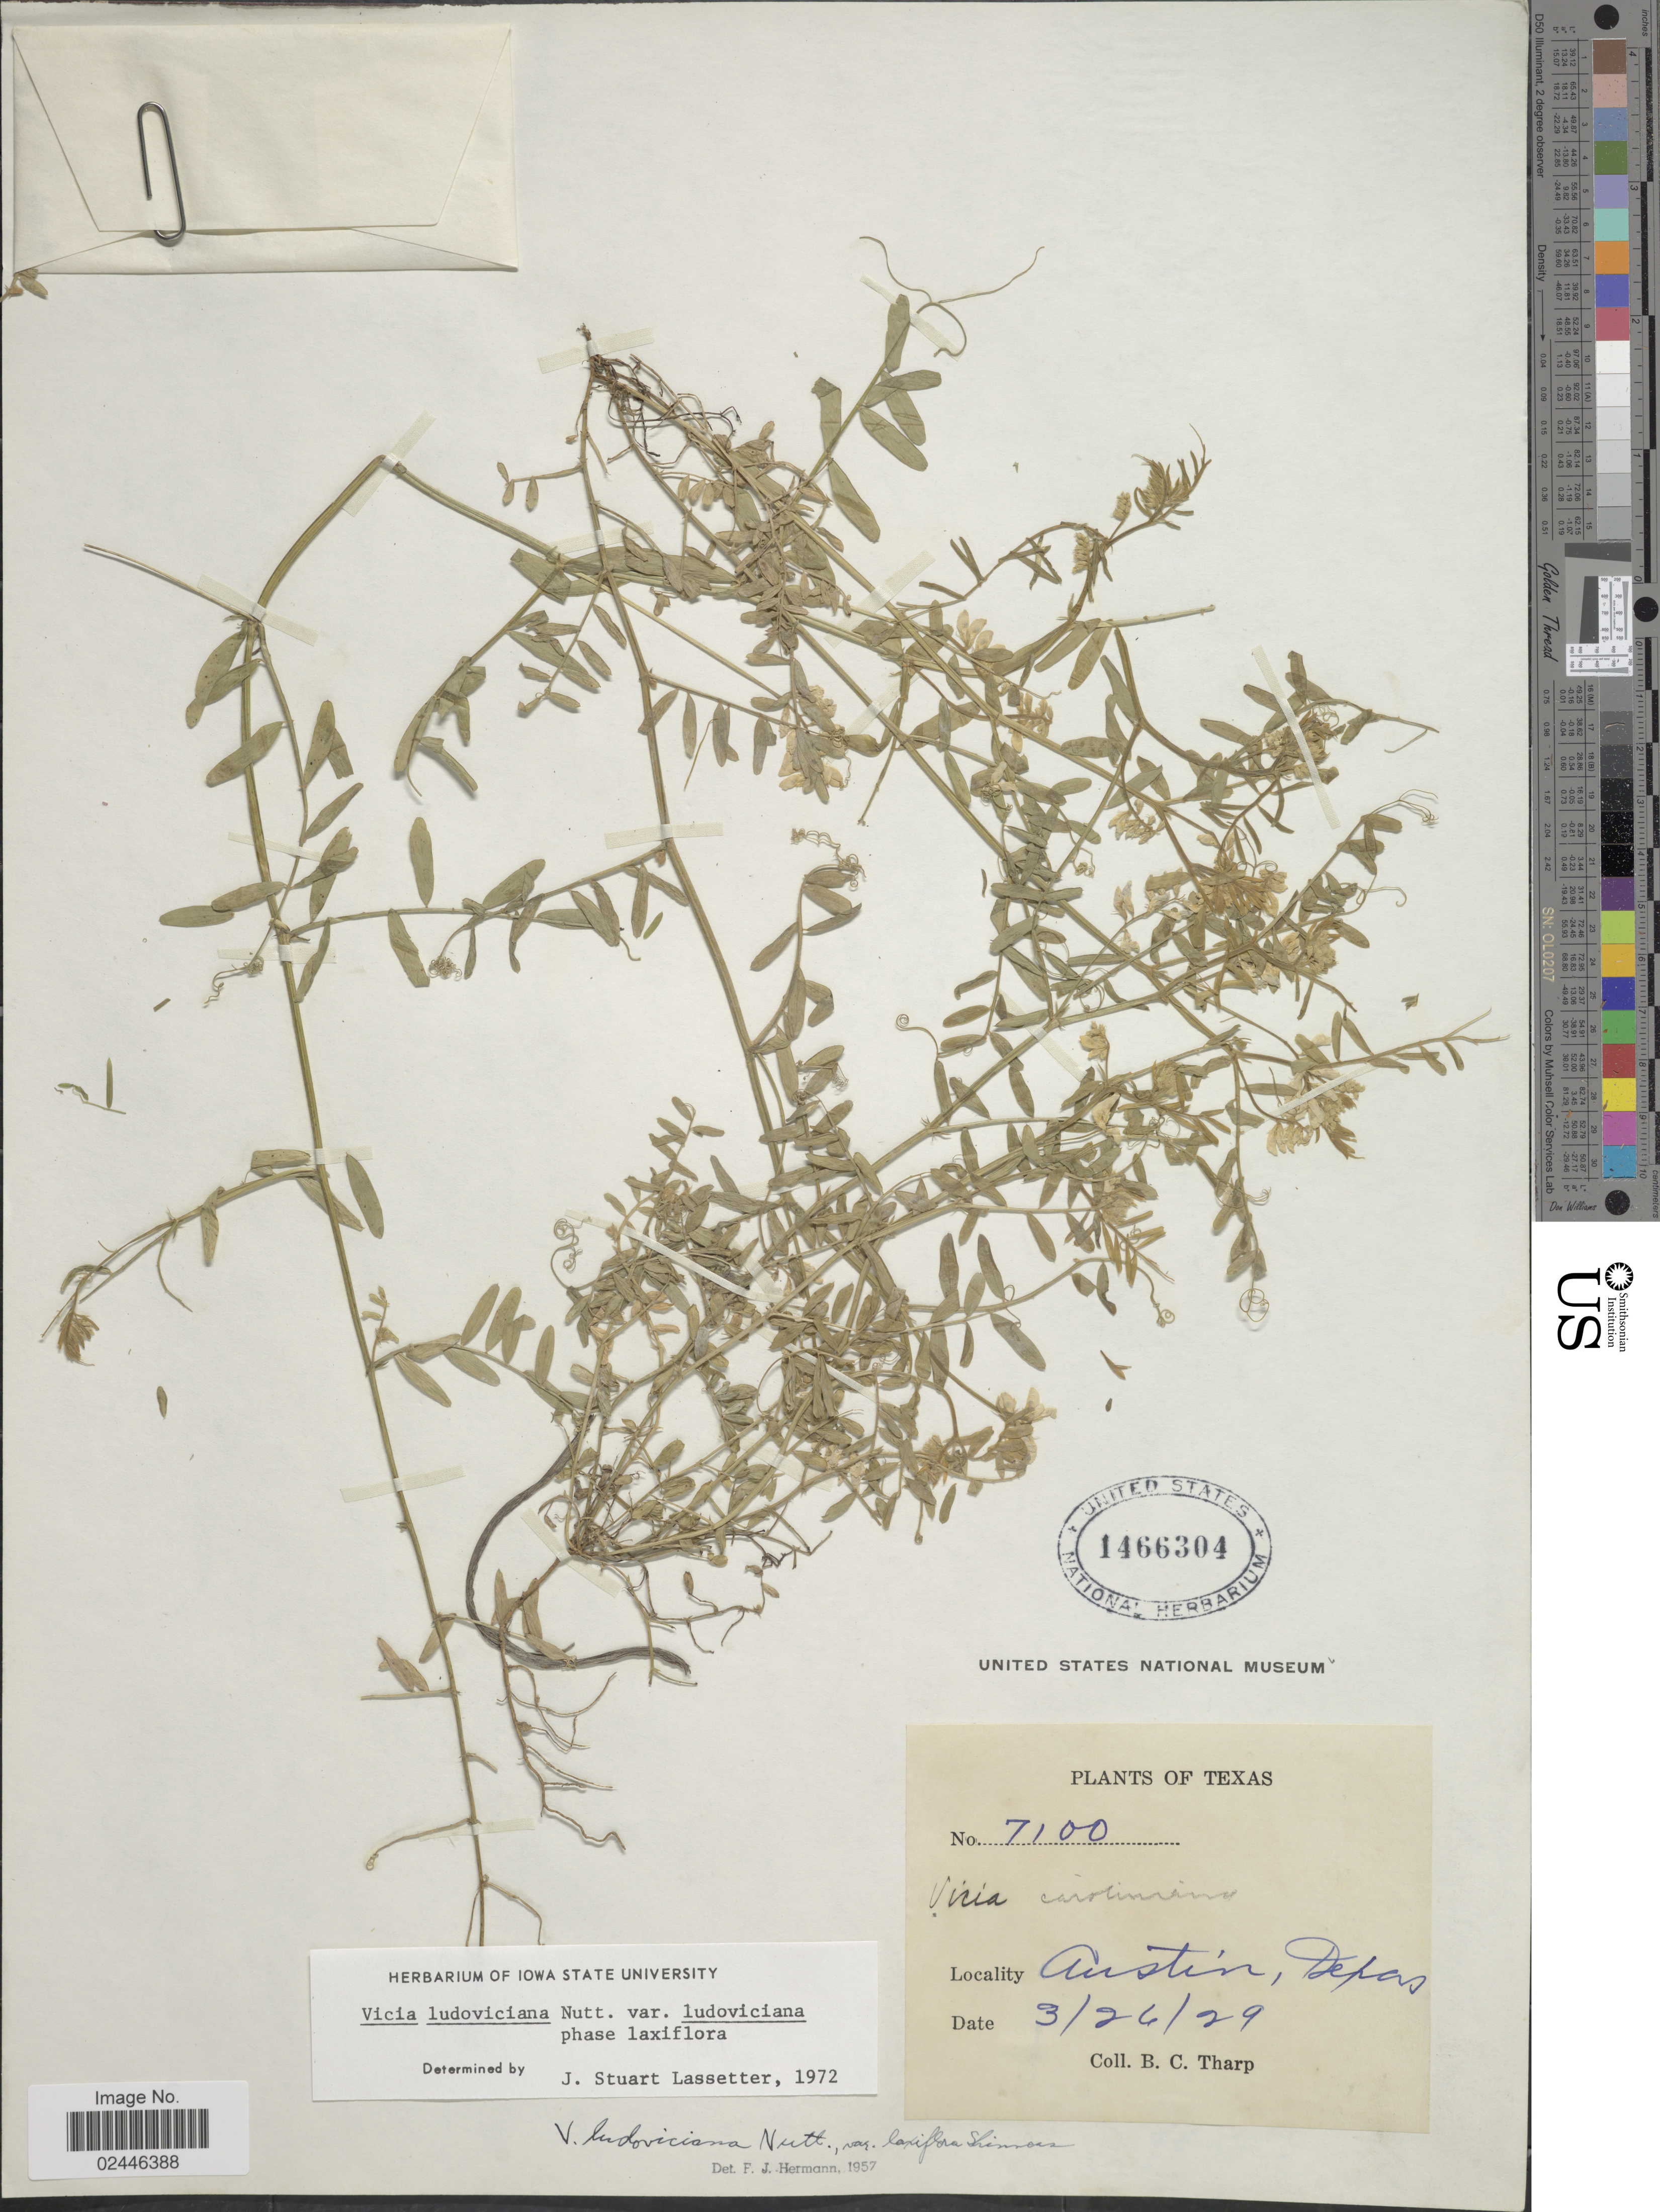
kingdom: Plantae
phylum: Tracheophyta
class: Magnoliopsida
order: Fabales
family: Fabaceae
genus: Vicia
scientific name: Vicia ludoviciana var. ludoviciana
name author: Nutt. ex Torr. & A. Gray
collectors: B. C. Tharp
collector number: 7100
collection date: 1929-03-26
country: United States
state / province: Texas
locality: Austin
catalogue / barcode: US 1466304